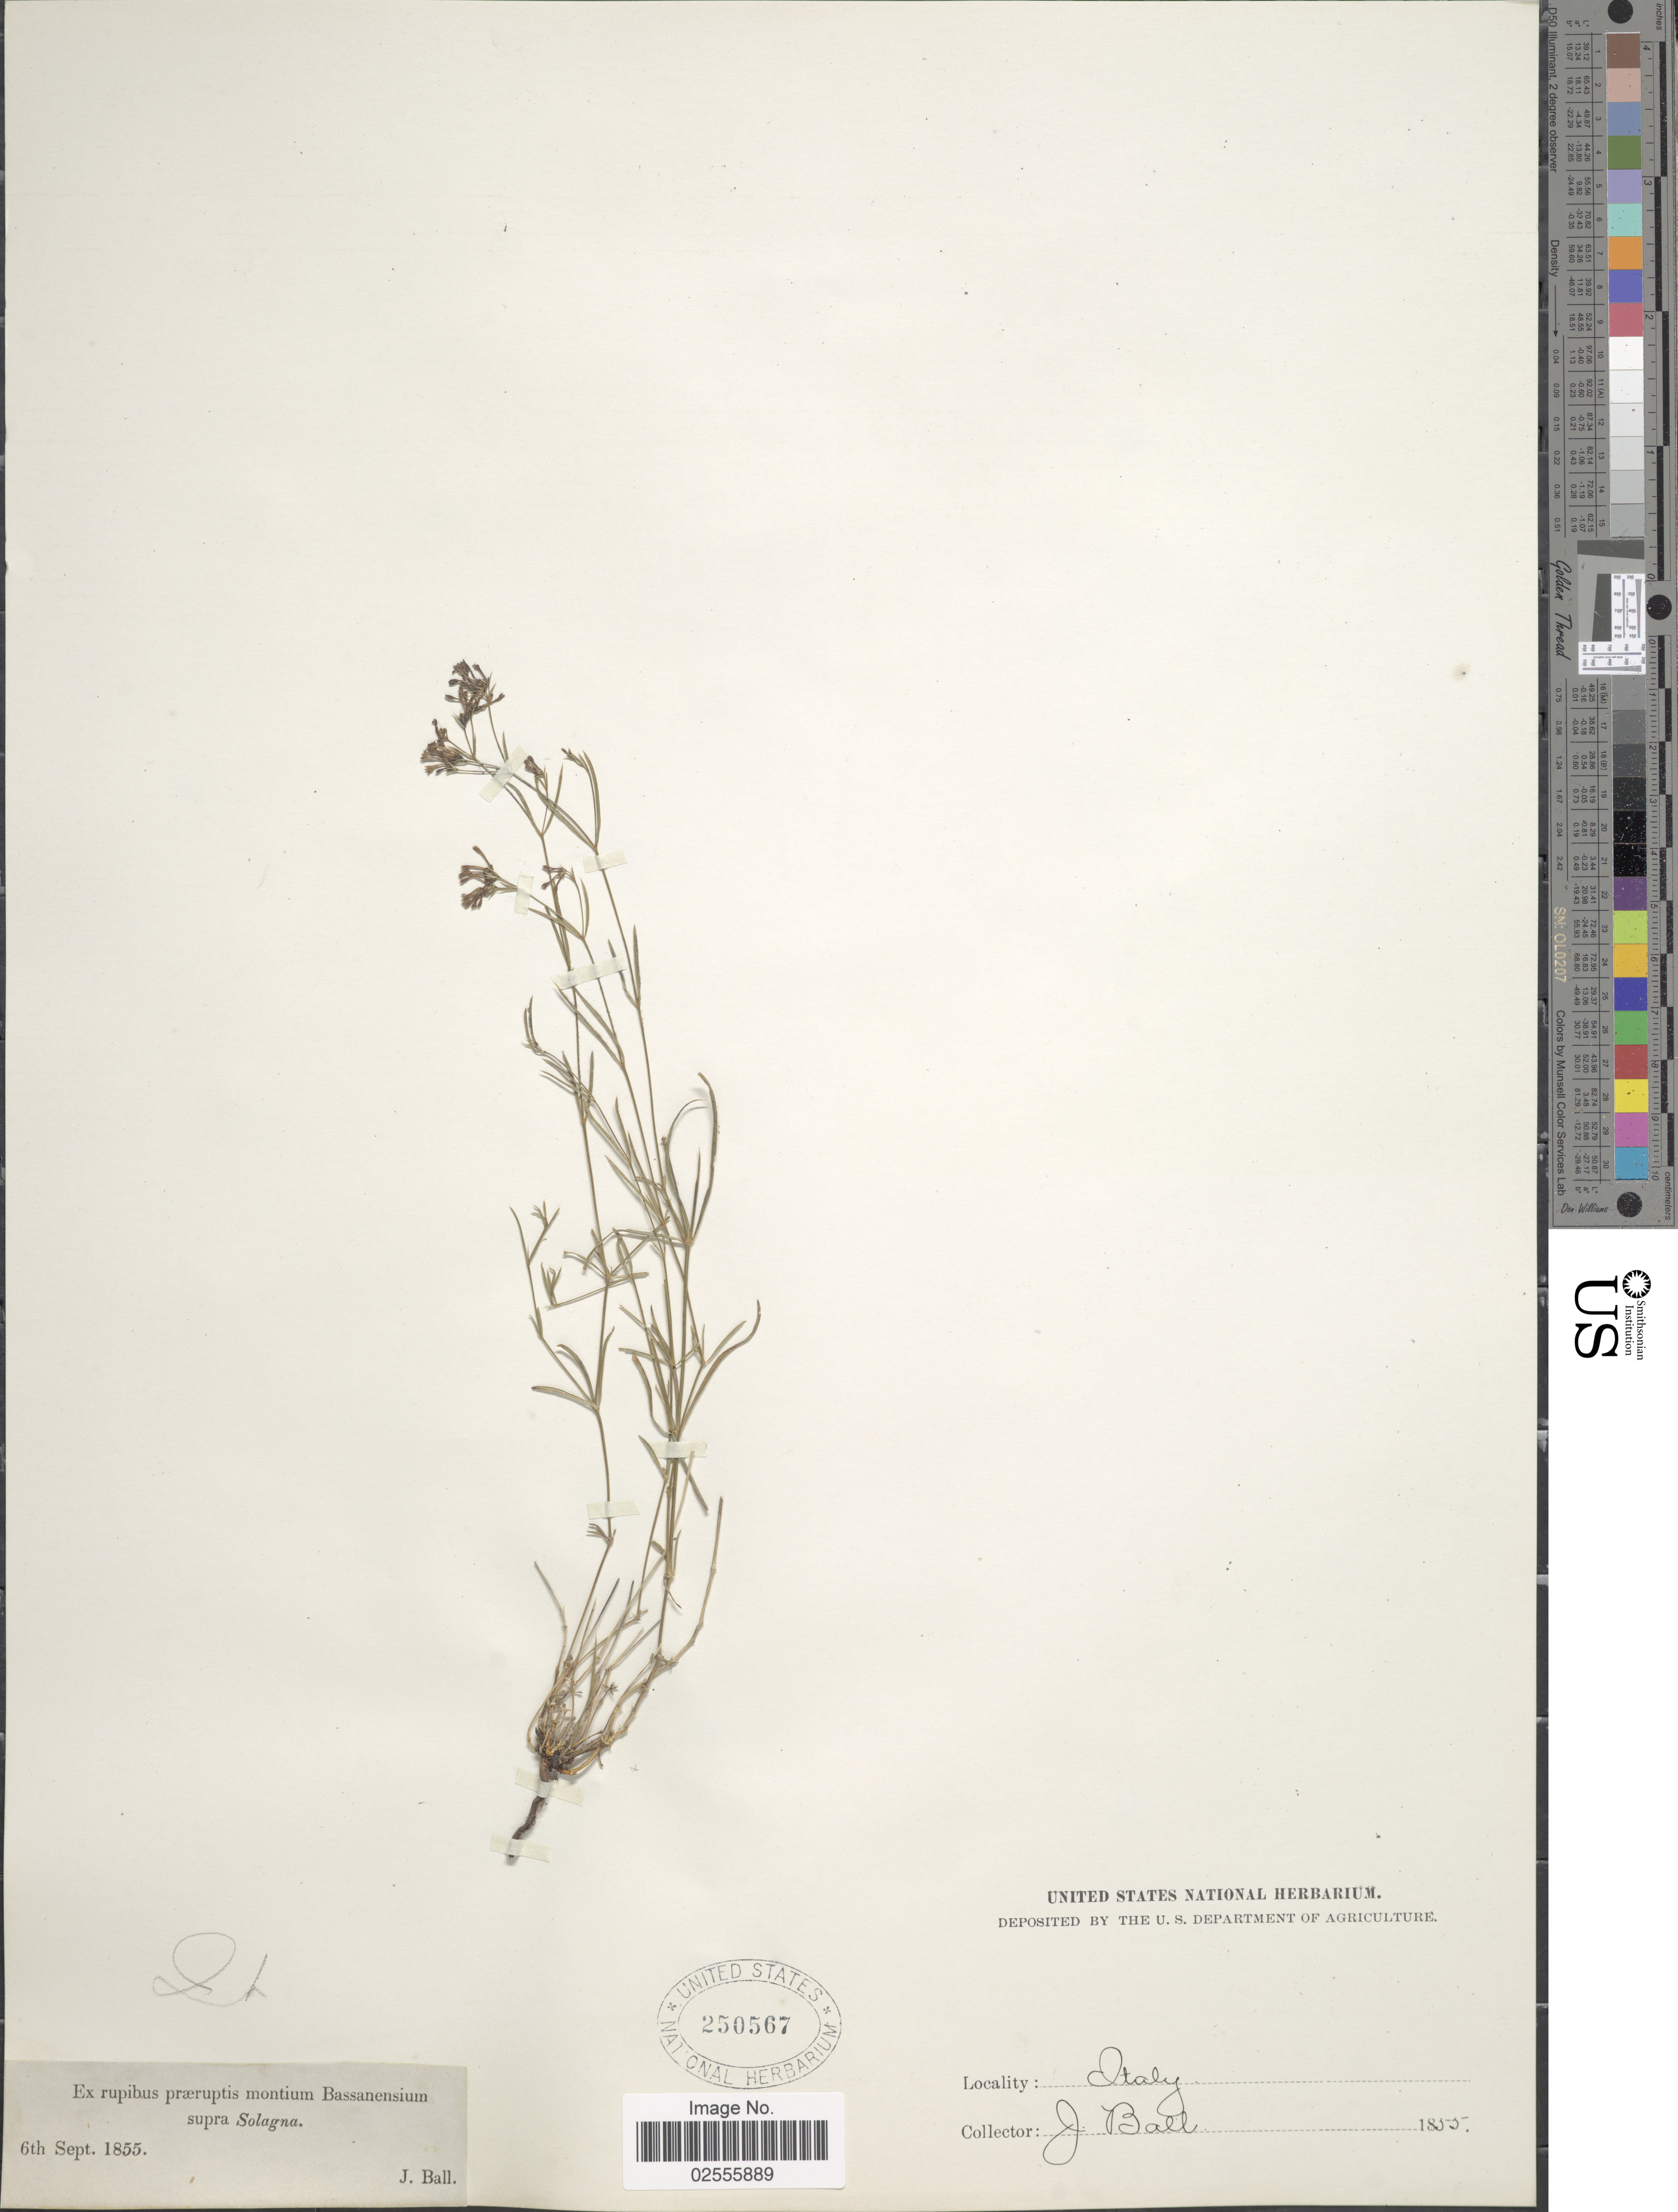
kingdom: Plantae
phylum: Tracheophyta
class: Magnoliopsida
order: Gentianales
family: Rubiaceae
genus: Asperula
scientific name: Asperula sp.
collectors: J. Ball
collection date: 1855-09-06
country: Italy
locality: Ex rupibus praeruptis montium Bassanensium supra Solangna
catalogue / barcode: US 250567